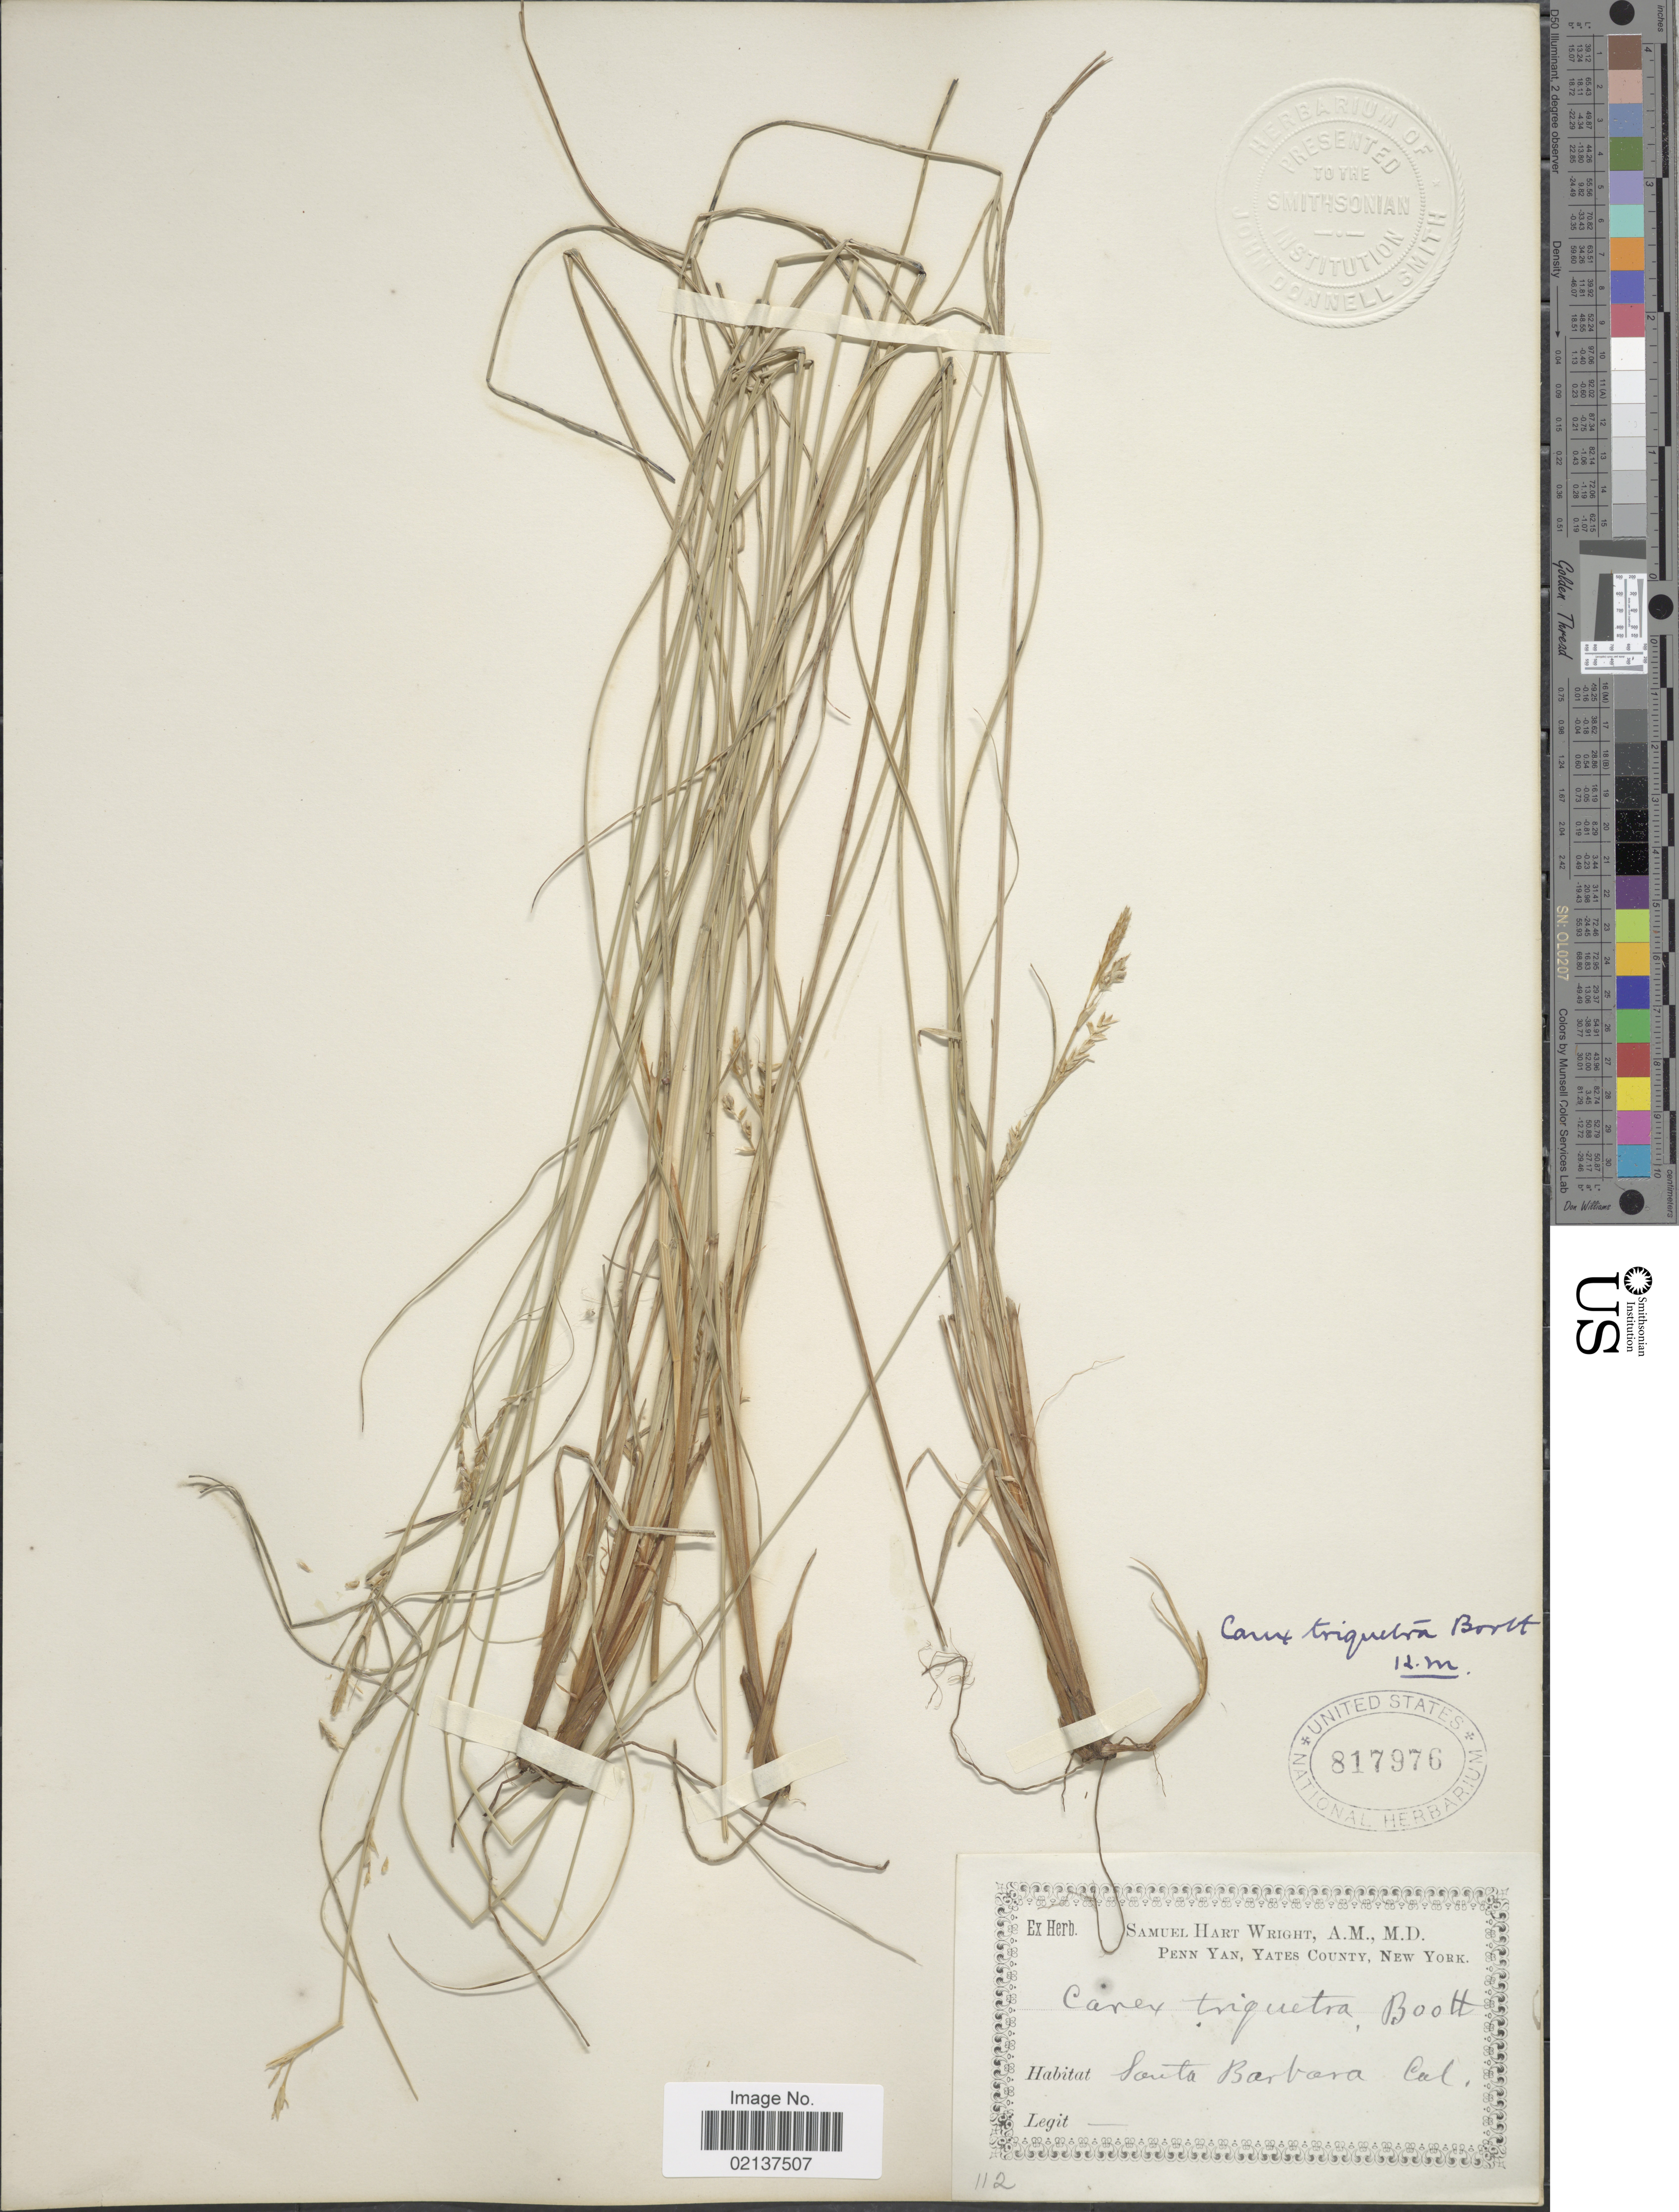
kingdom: Plantae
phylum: Tracheophyta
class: Liliopsida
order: Poales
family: Cyperaceae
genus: Carex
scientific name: Carex triquetra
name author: Boott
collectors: Ex herb. Samuel Hart Wright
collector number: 112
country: United States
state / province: California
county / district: Santa Barbara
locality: Santa Barbara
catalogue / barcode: US 817976